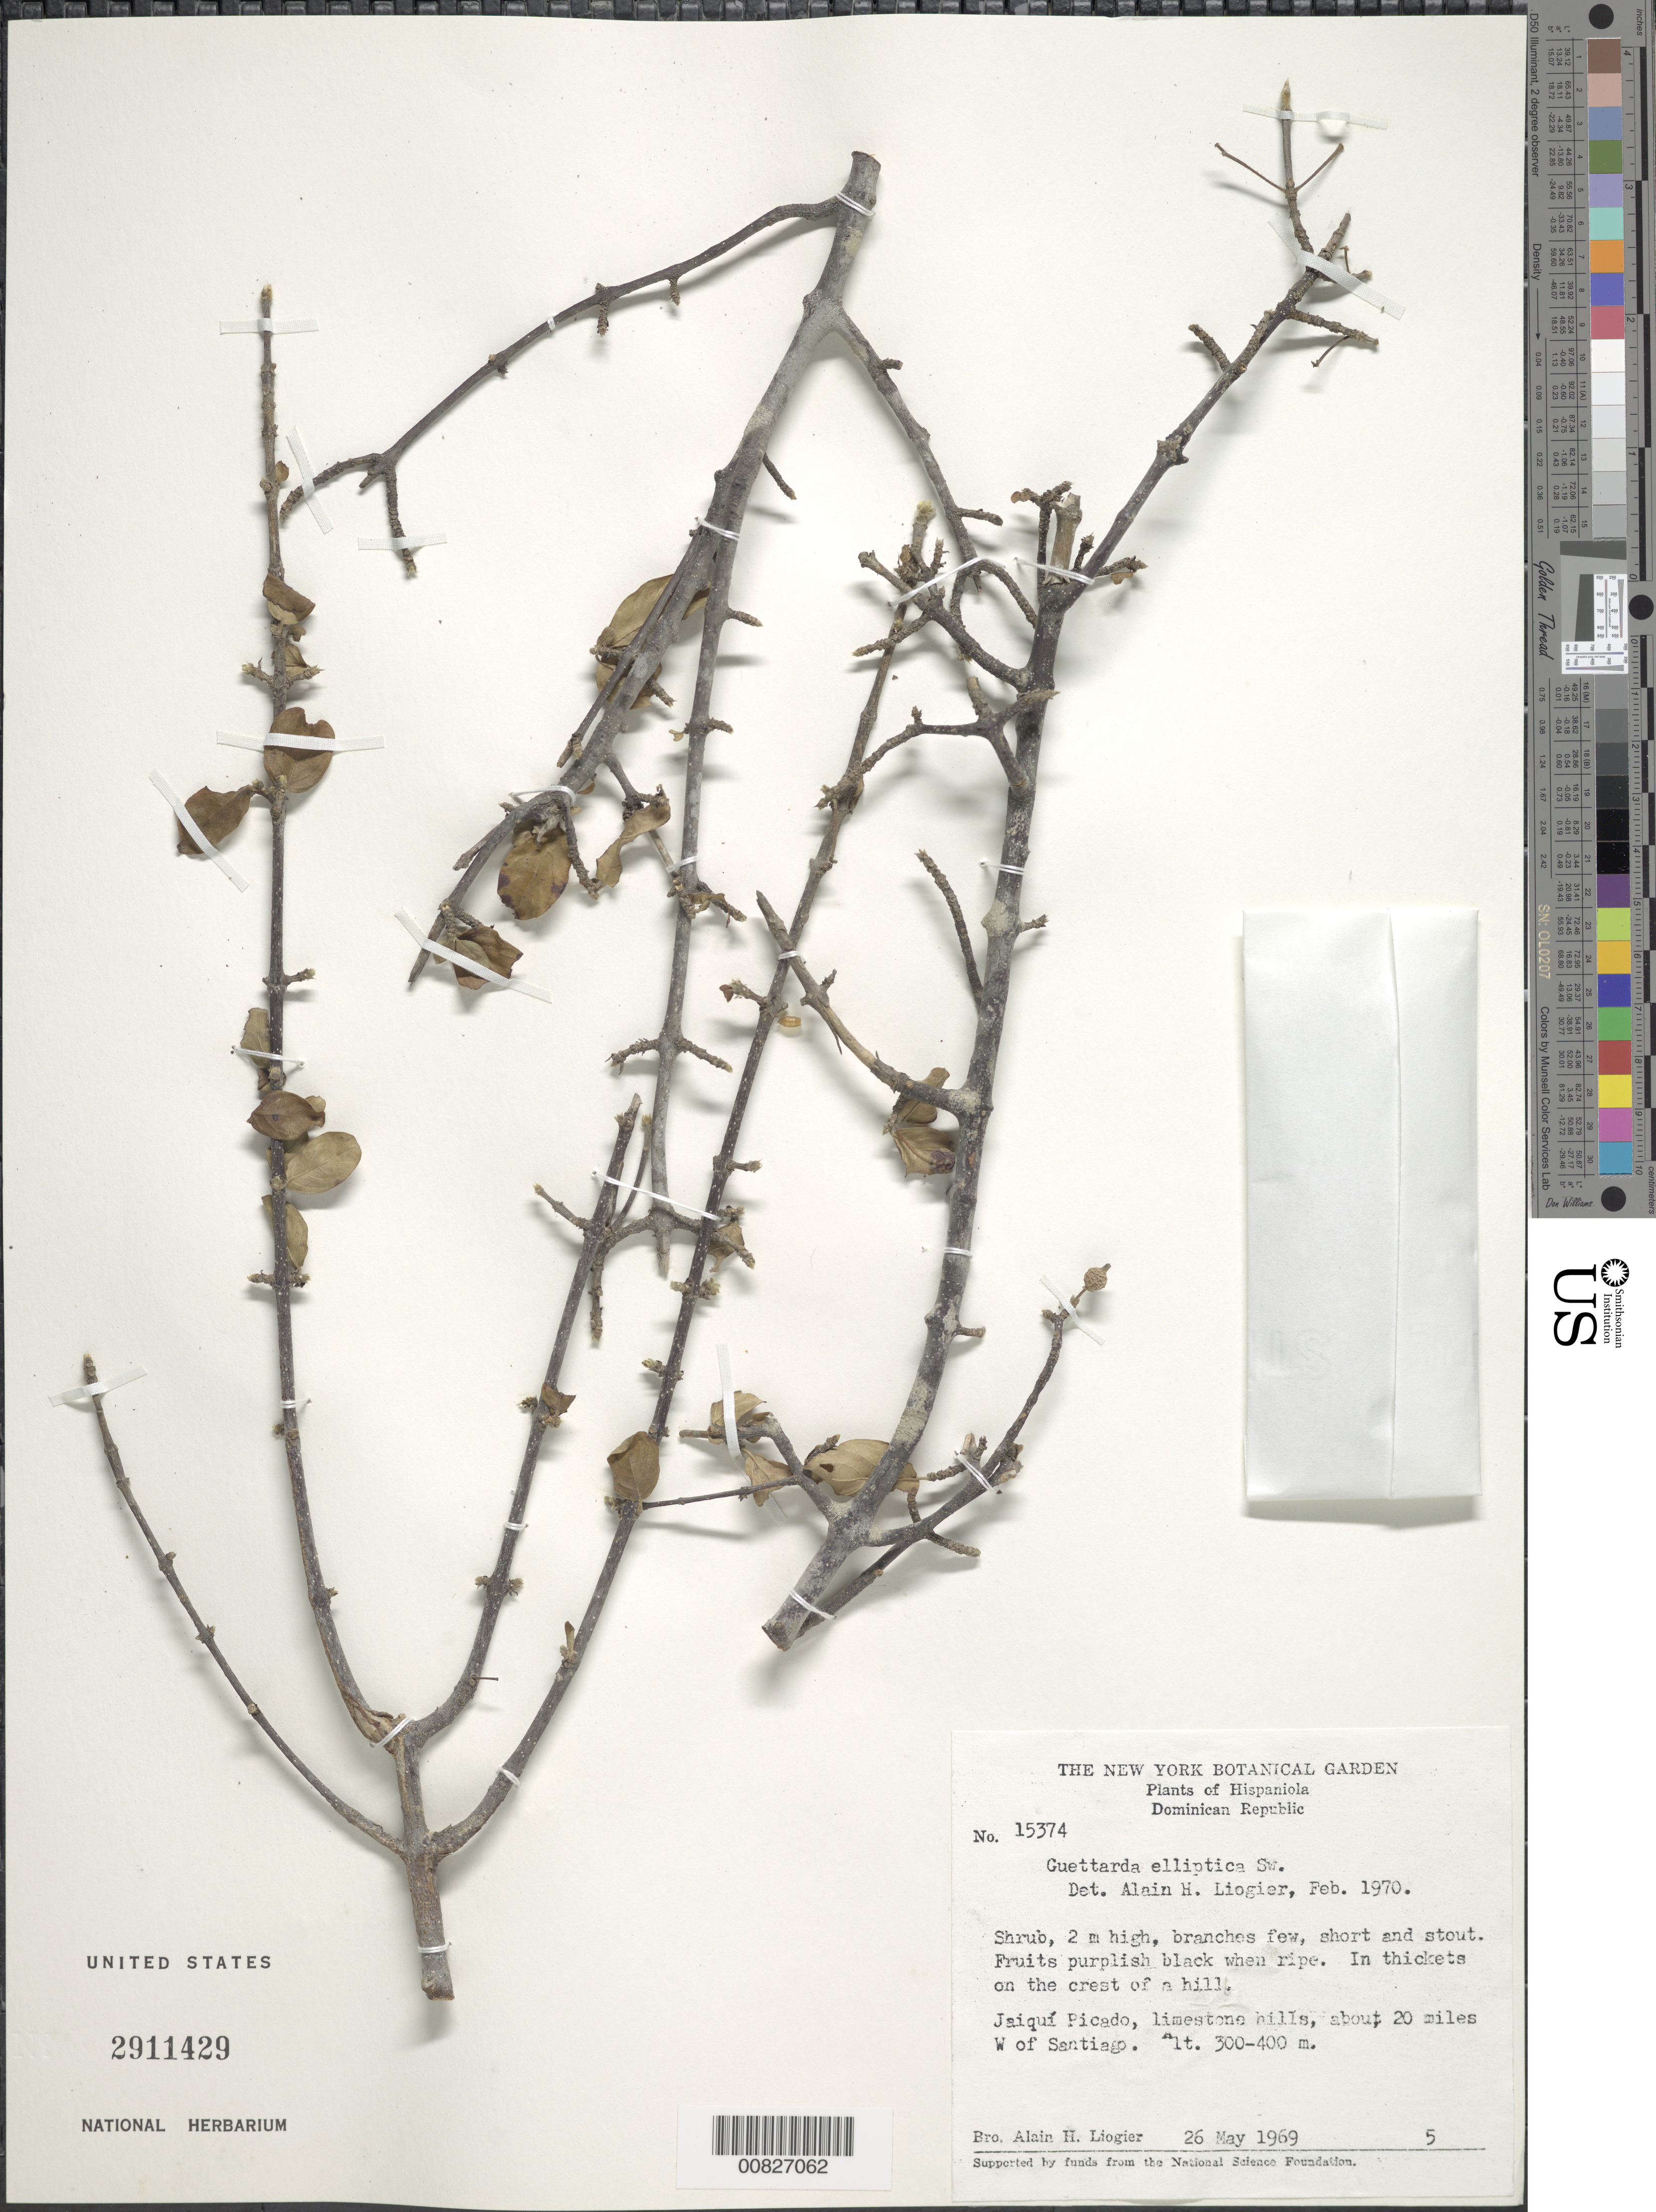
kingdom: Plantae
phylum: Tracheophyta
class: Magnoliopsida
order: Gentianales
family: Rubiaceae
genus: Guettarda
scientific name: Guettarda elliptica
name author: Sw.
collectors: A. H. Liogier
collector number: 15374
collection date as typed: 26 May 1969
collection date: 1969-05-26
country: Dominican Republic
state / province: Santiago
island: Hispaniola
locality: Jaiquí Picado, about 20 miles W of Santiago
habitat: In thickets on crest of limestone hill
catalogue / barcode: US 2911429